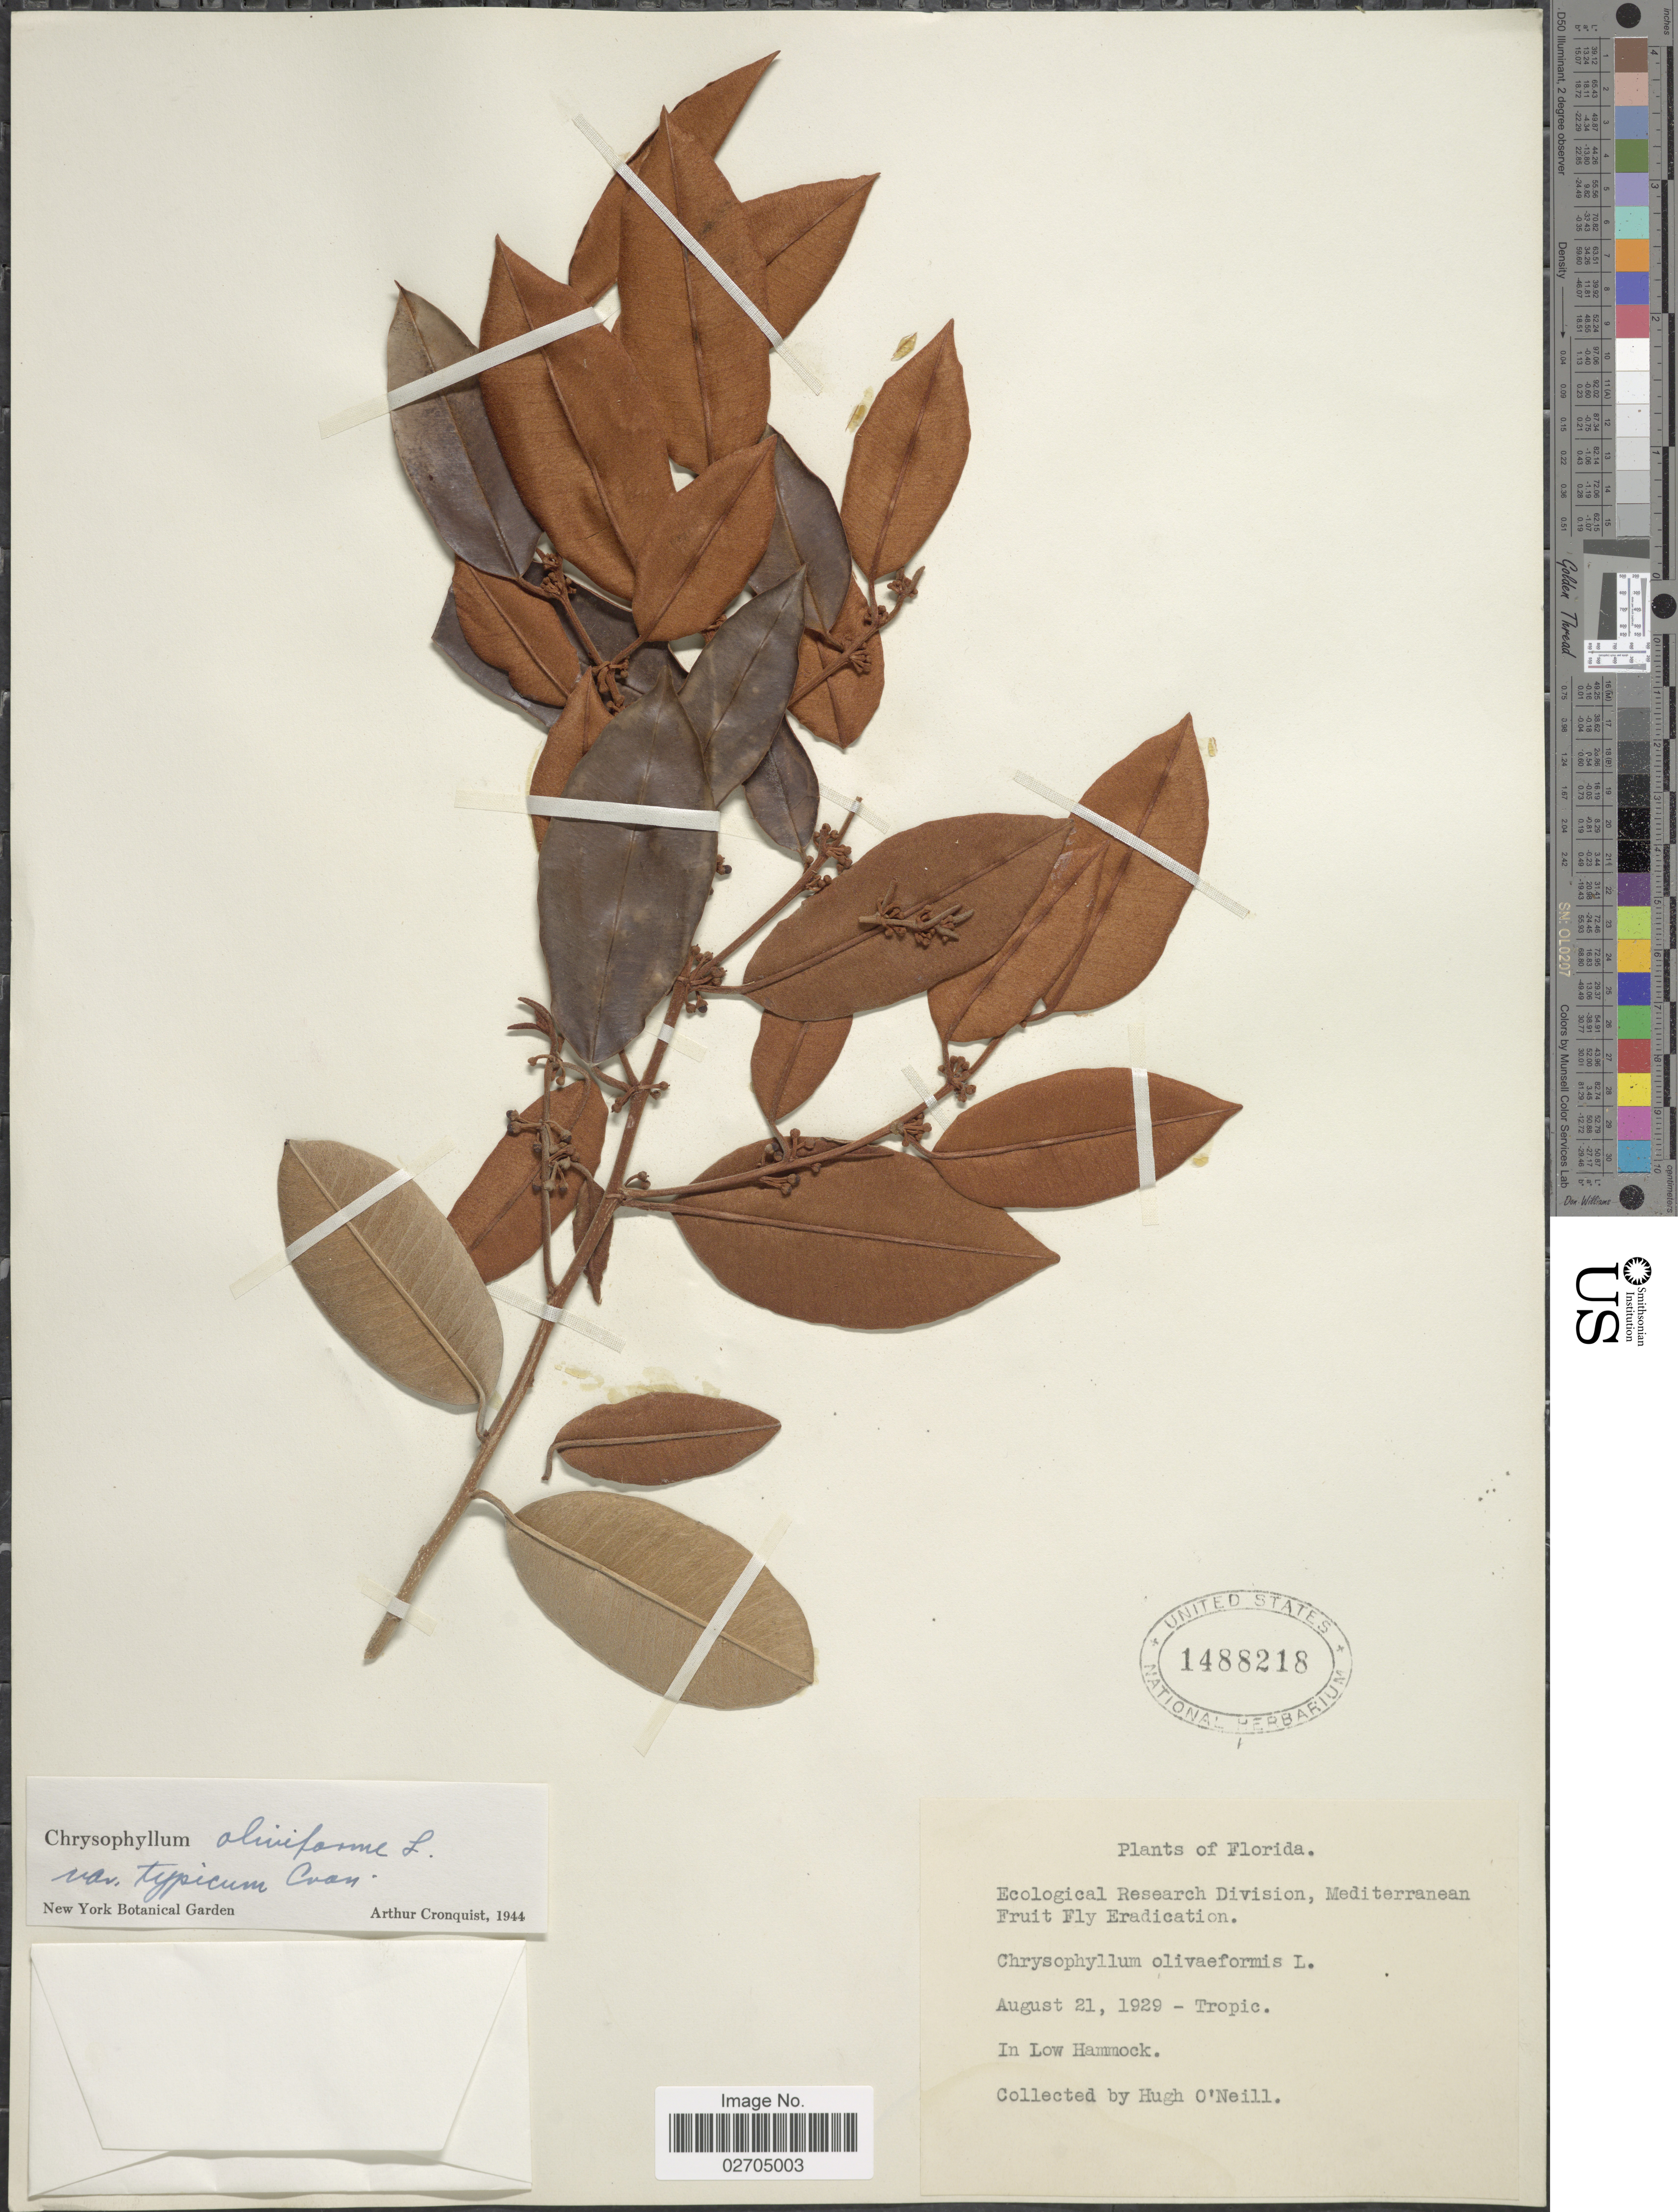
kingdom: Plantae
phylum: Tracheophyta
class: Magnoliopsida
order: Ericales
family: Sapotaceae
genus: Chrysophyllum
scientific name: Chrysophyllum oliviforme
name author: L.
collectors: H. O'Neill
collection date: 1929-08-21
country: United States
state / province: Florida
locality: In Low Hammock, Tropic.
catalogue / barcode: US 1488218